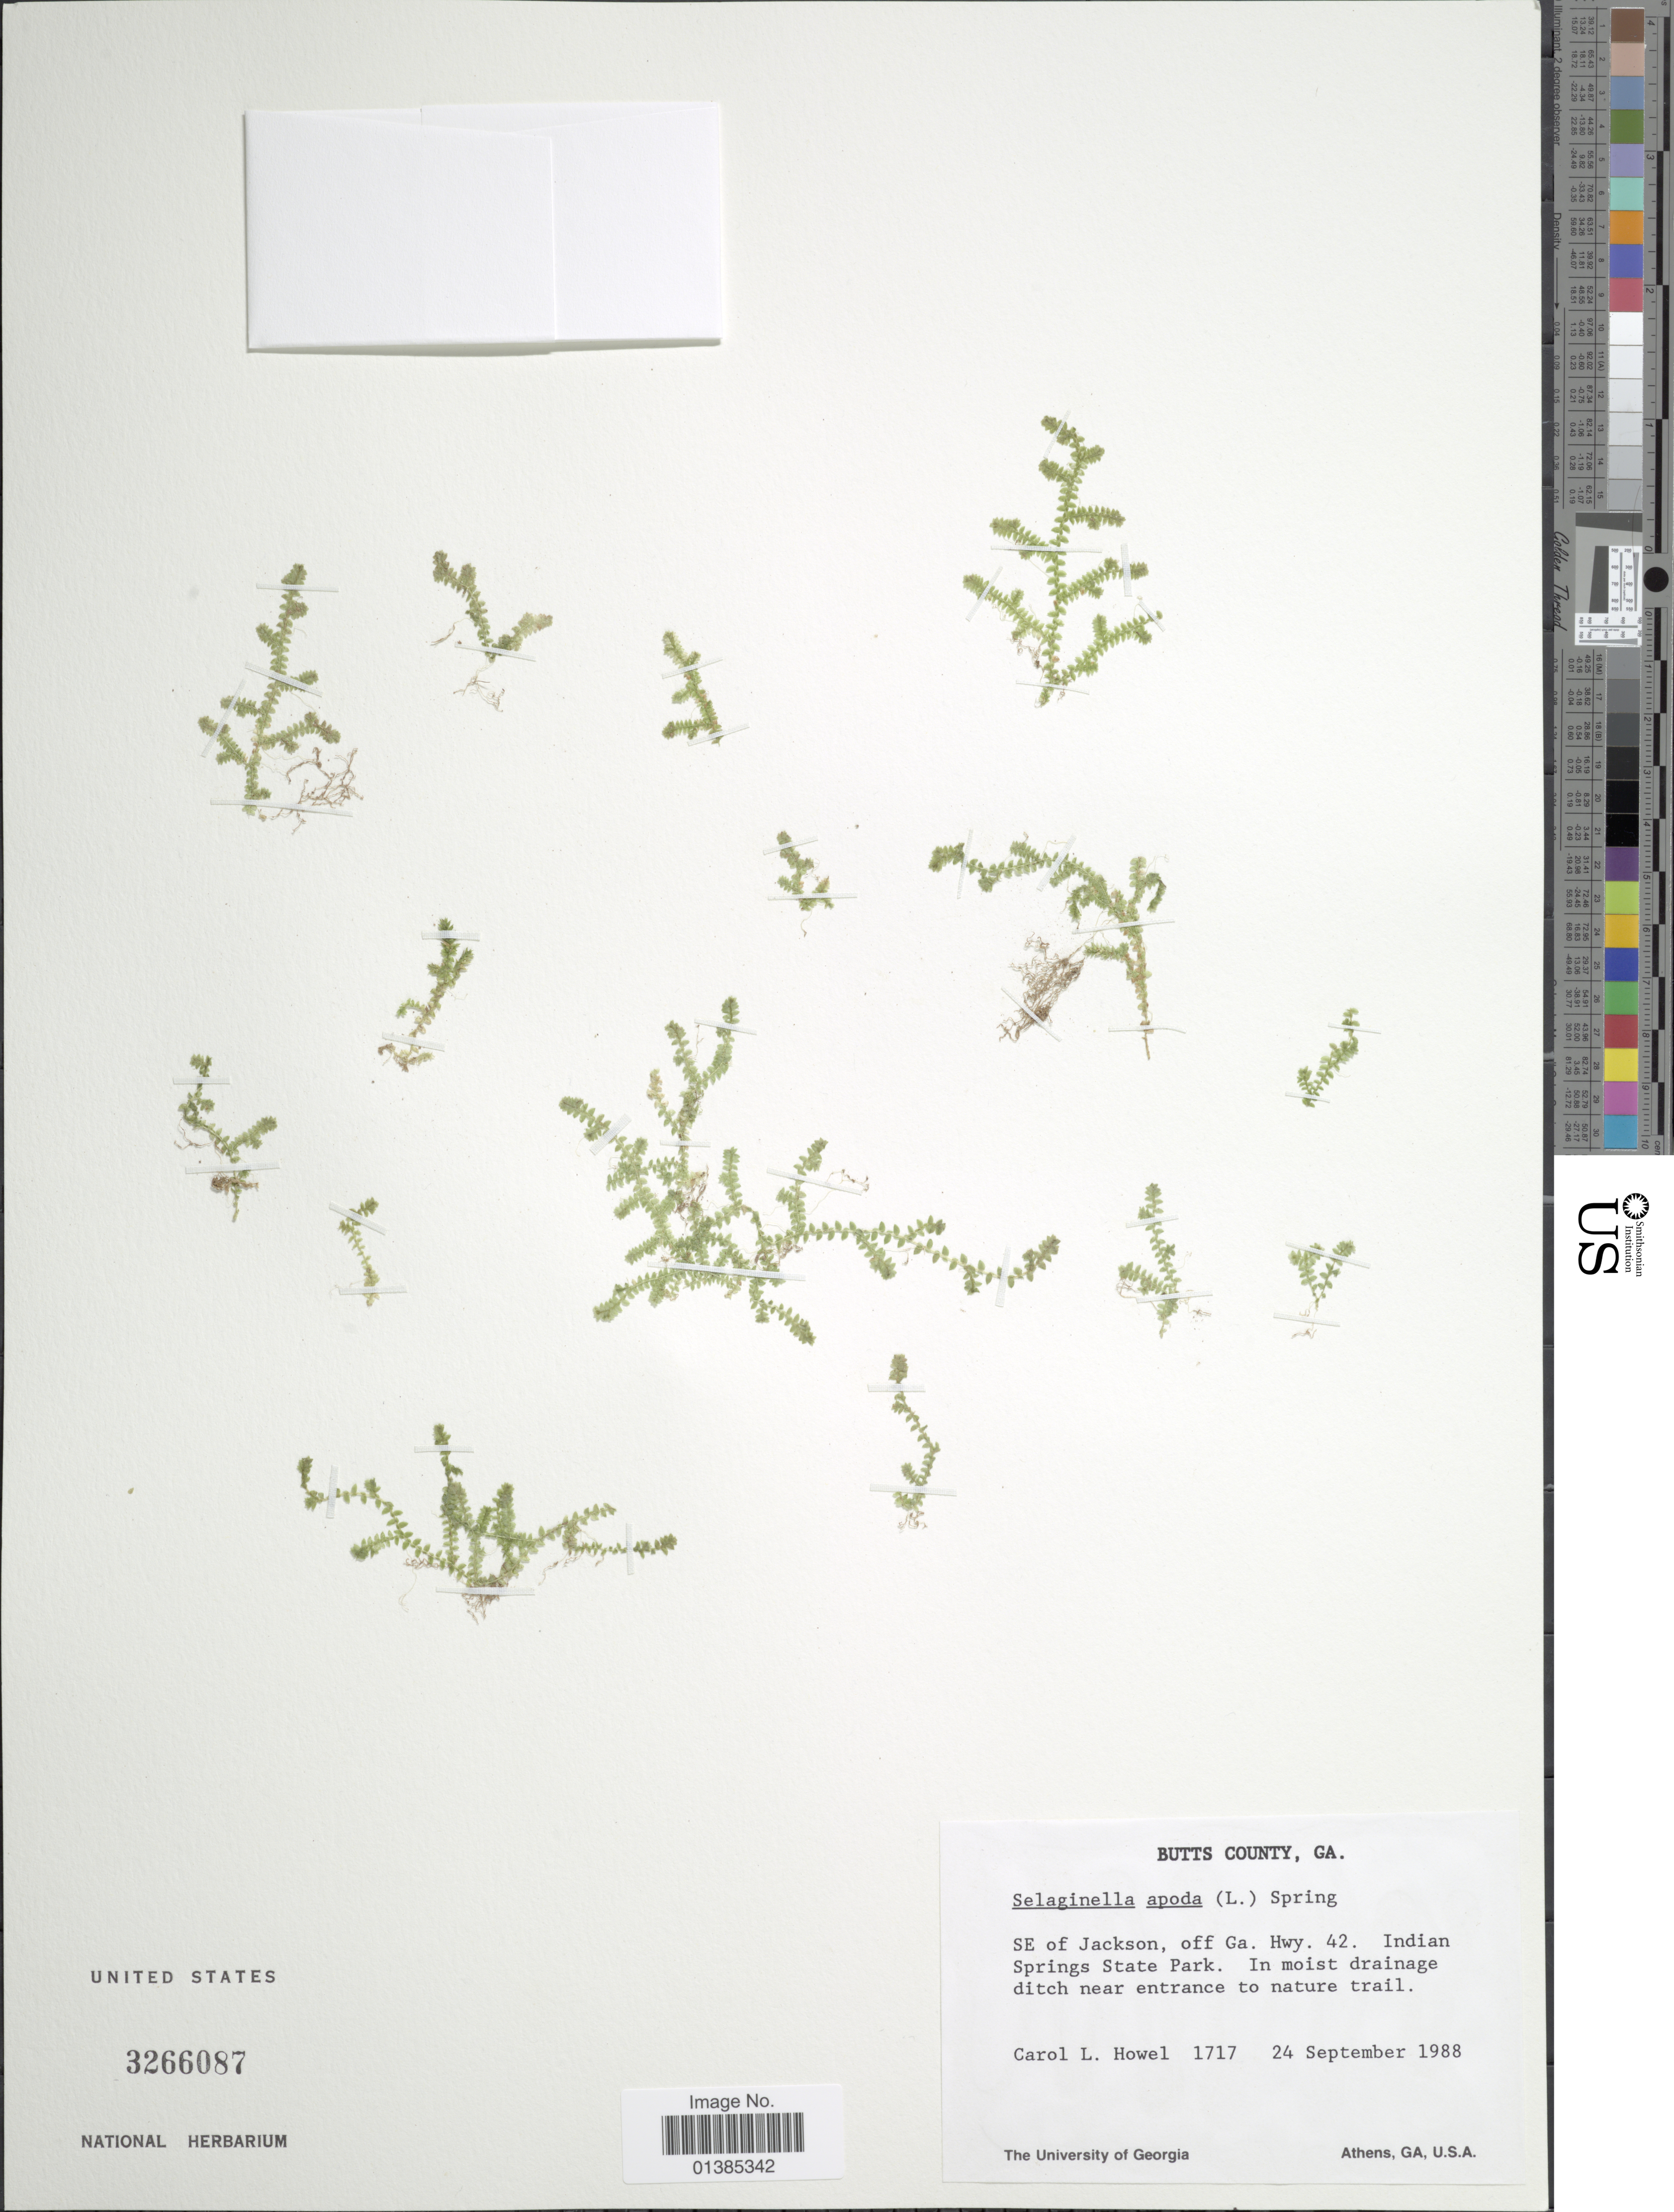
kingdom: Plantae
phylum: Tracheophyta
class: Lycopodiopsida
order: Selaginellales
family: Selaginellaceae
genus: Selaginella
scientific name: Selaginella apus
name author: Spring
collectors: C. Howel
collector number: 1717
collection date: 1988-09-24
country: United States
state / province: Georgia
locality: Butts County. SE of Jackson, off Ga. Hwy. 42. Indian Springs State Park.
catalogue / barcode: US 3266087